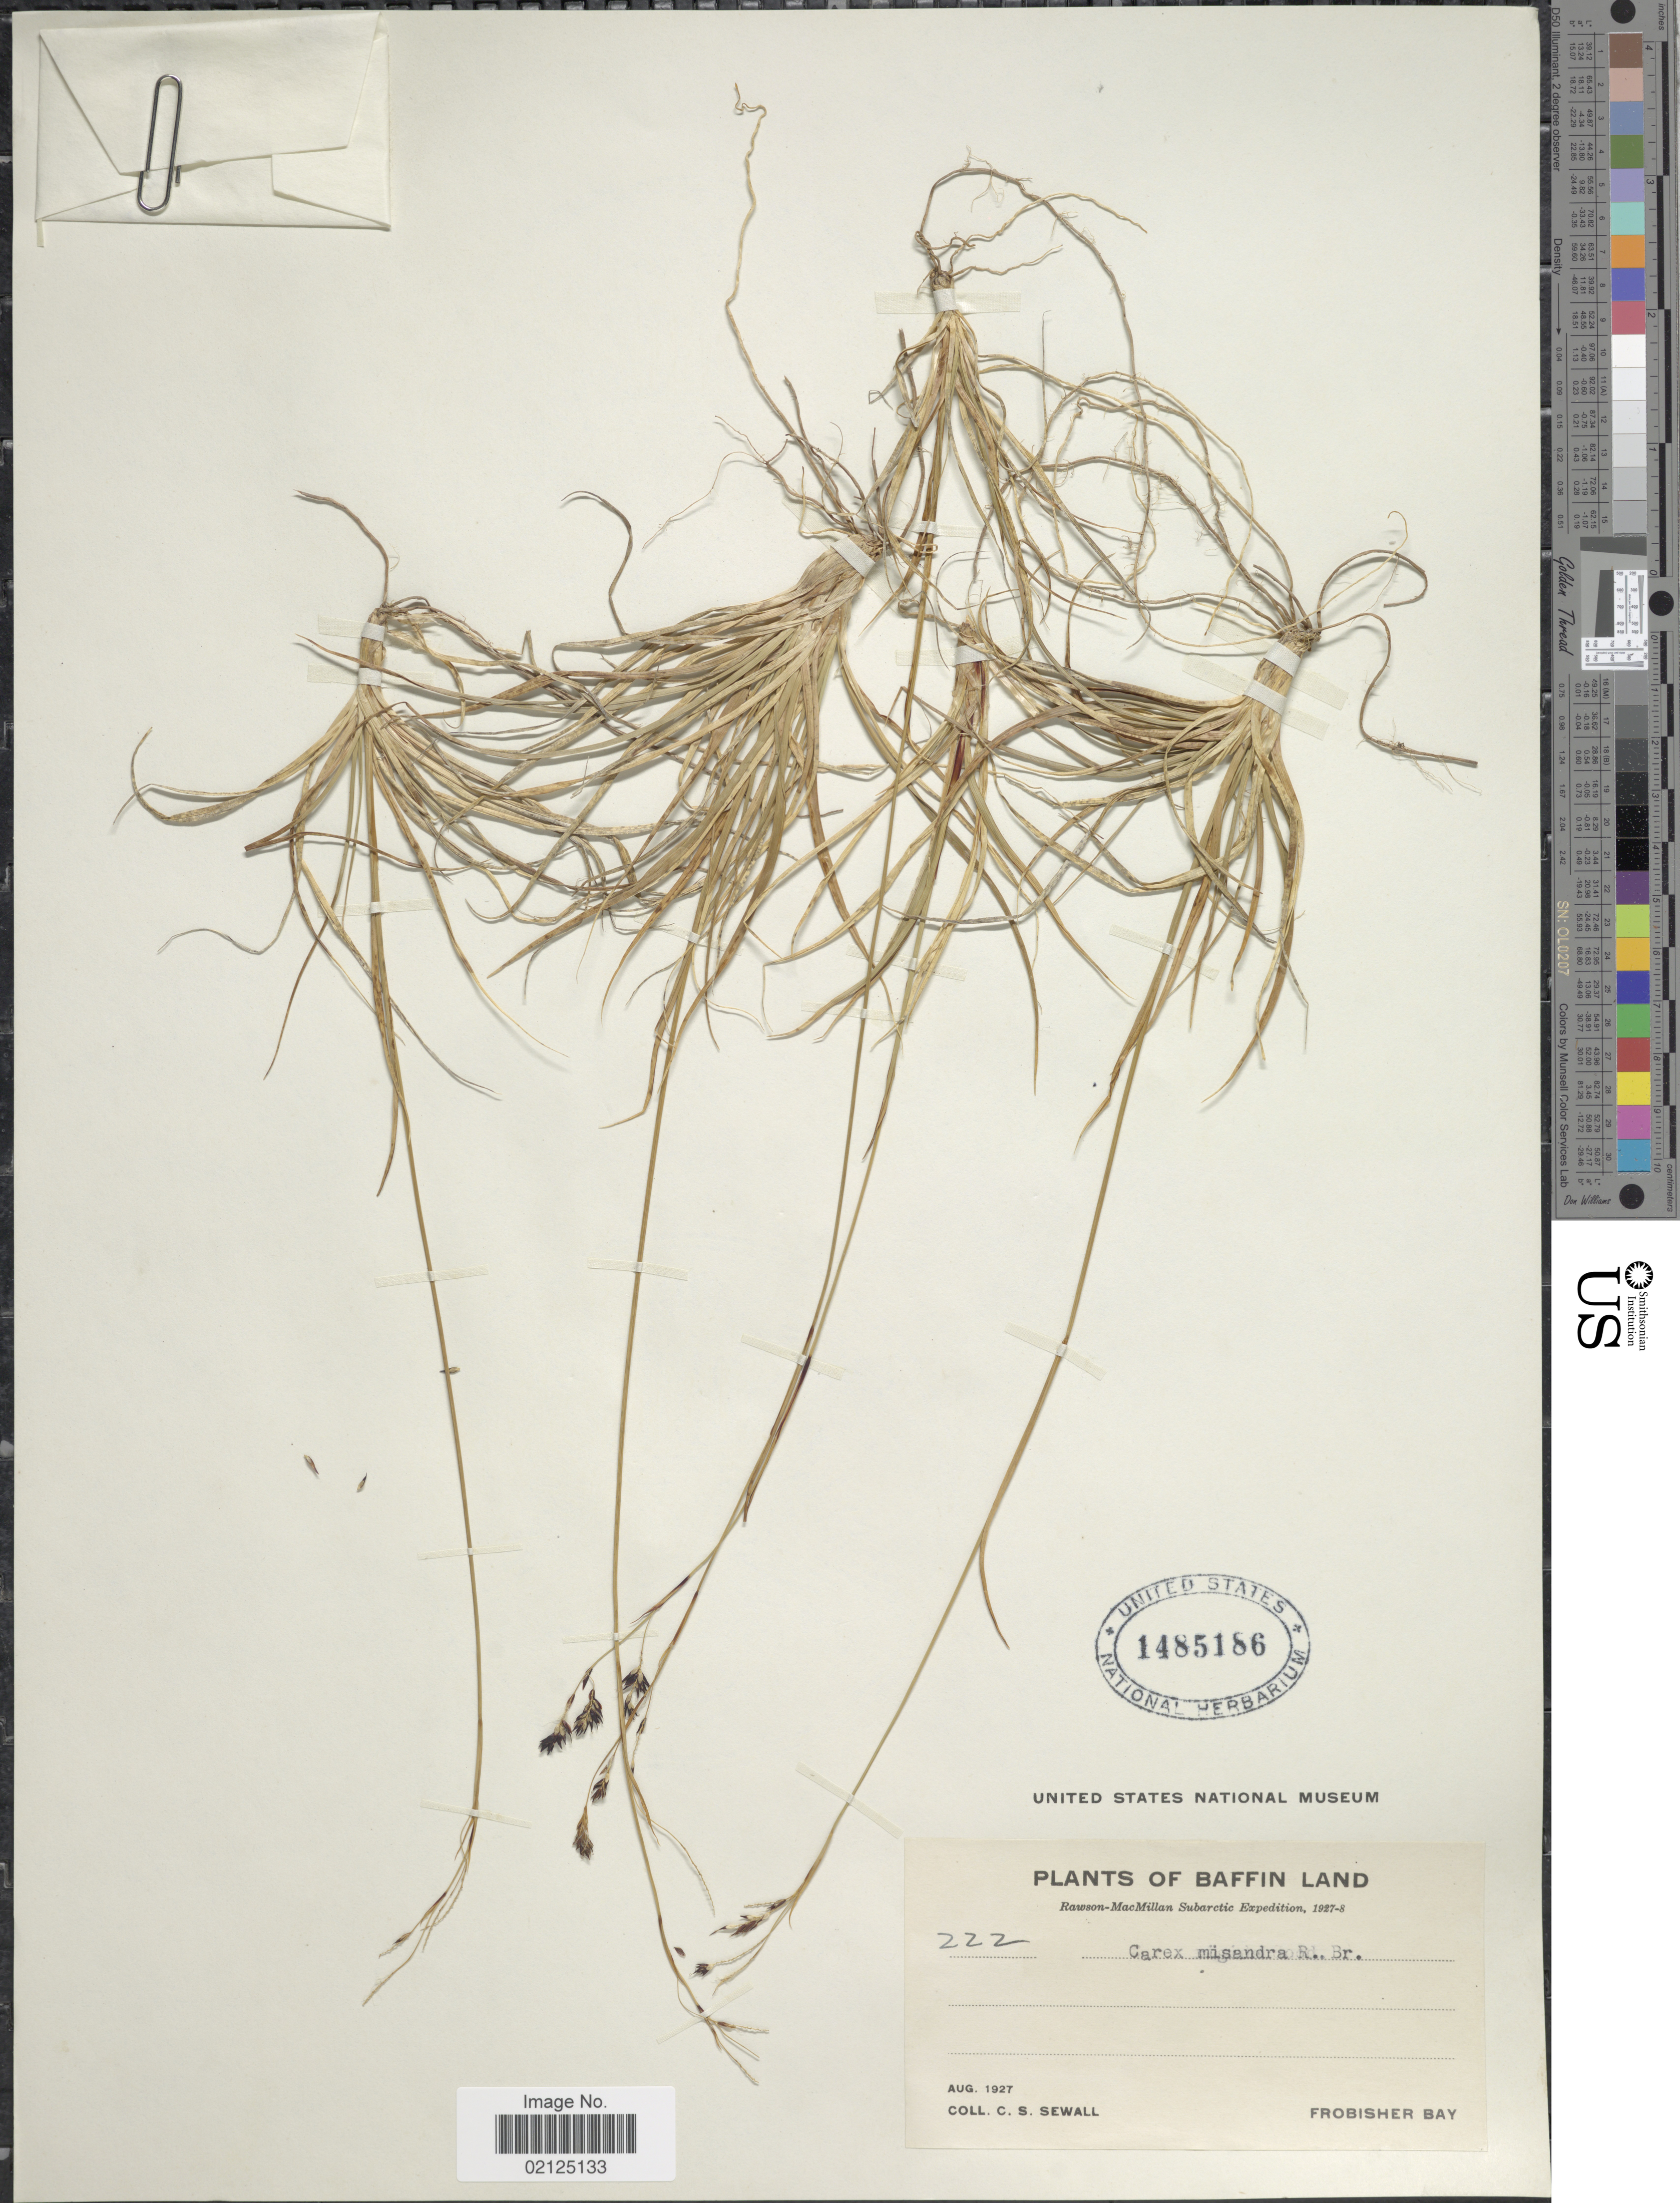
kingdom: Plantae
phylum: Tracheophyta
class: Liliopsida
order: Poales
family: Cyperaceae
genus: Carex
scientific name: Carex fuliginosa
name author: Schkuhr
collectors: C. Sewall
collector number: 222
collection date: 1927-08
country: Canada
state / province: Nunavut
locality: Baffin Land, Rawson-MacMillan Subarctic, Frobisher Bay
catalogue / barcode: US 1485186